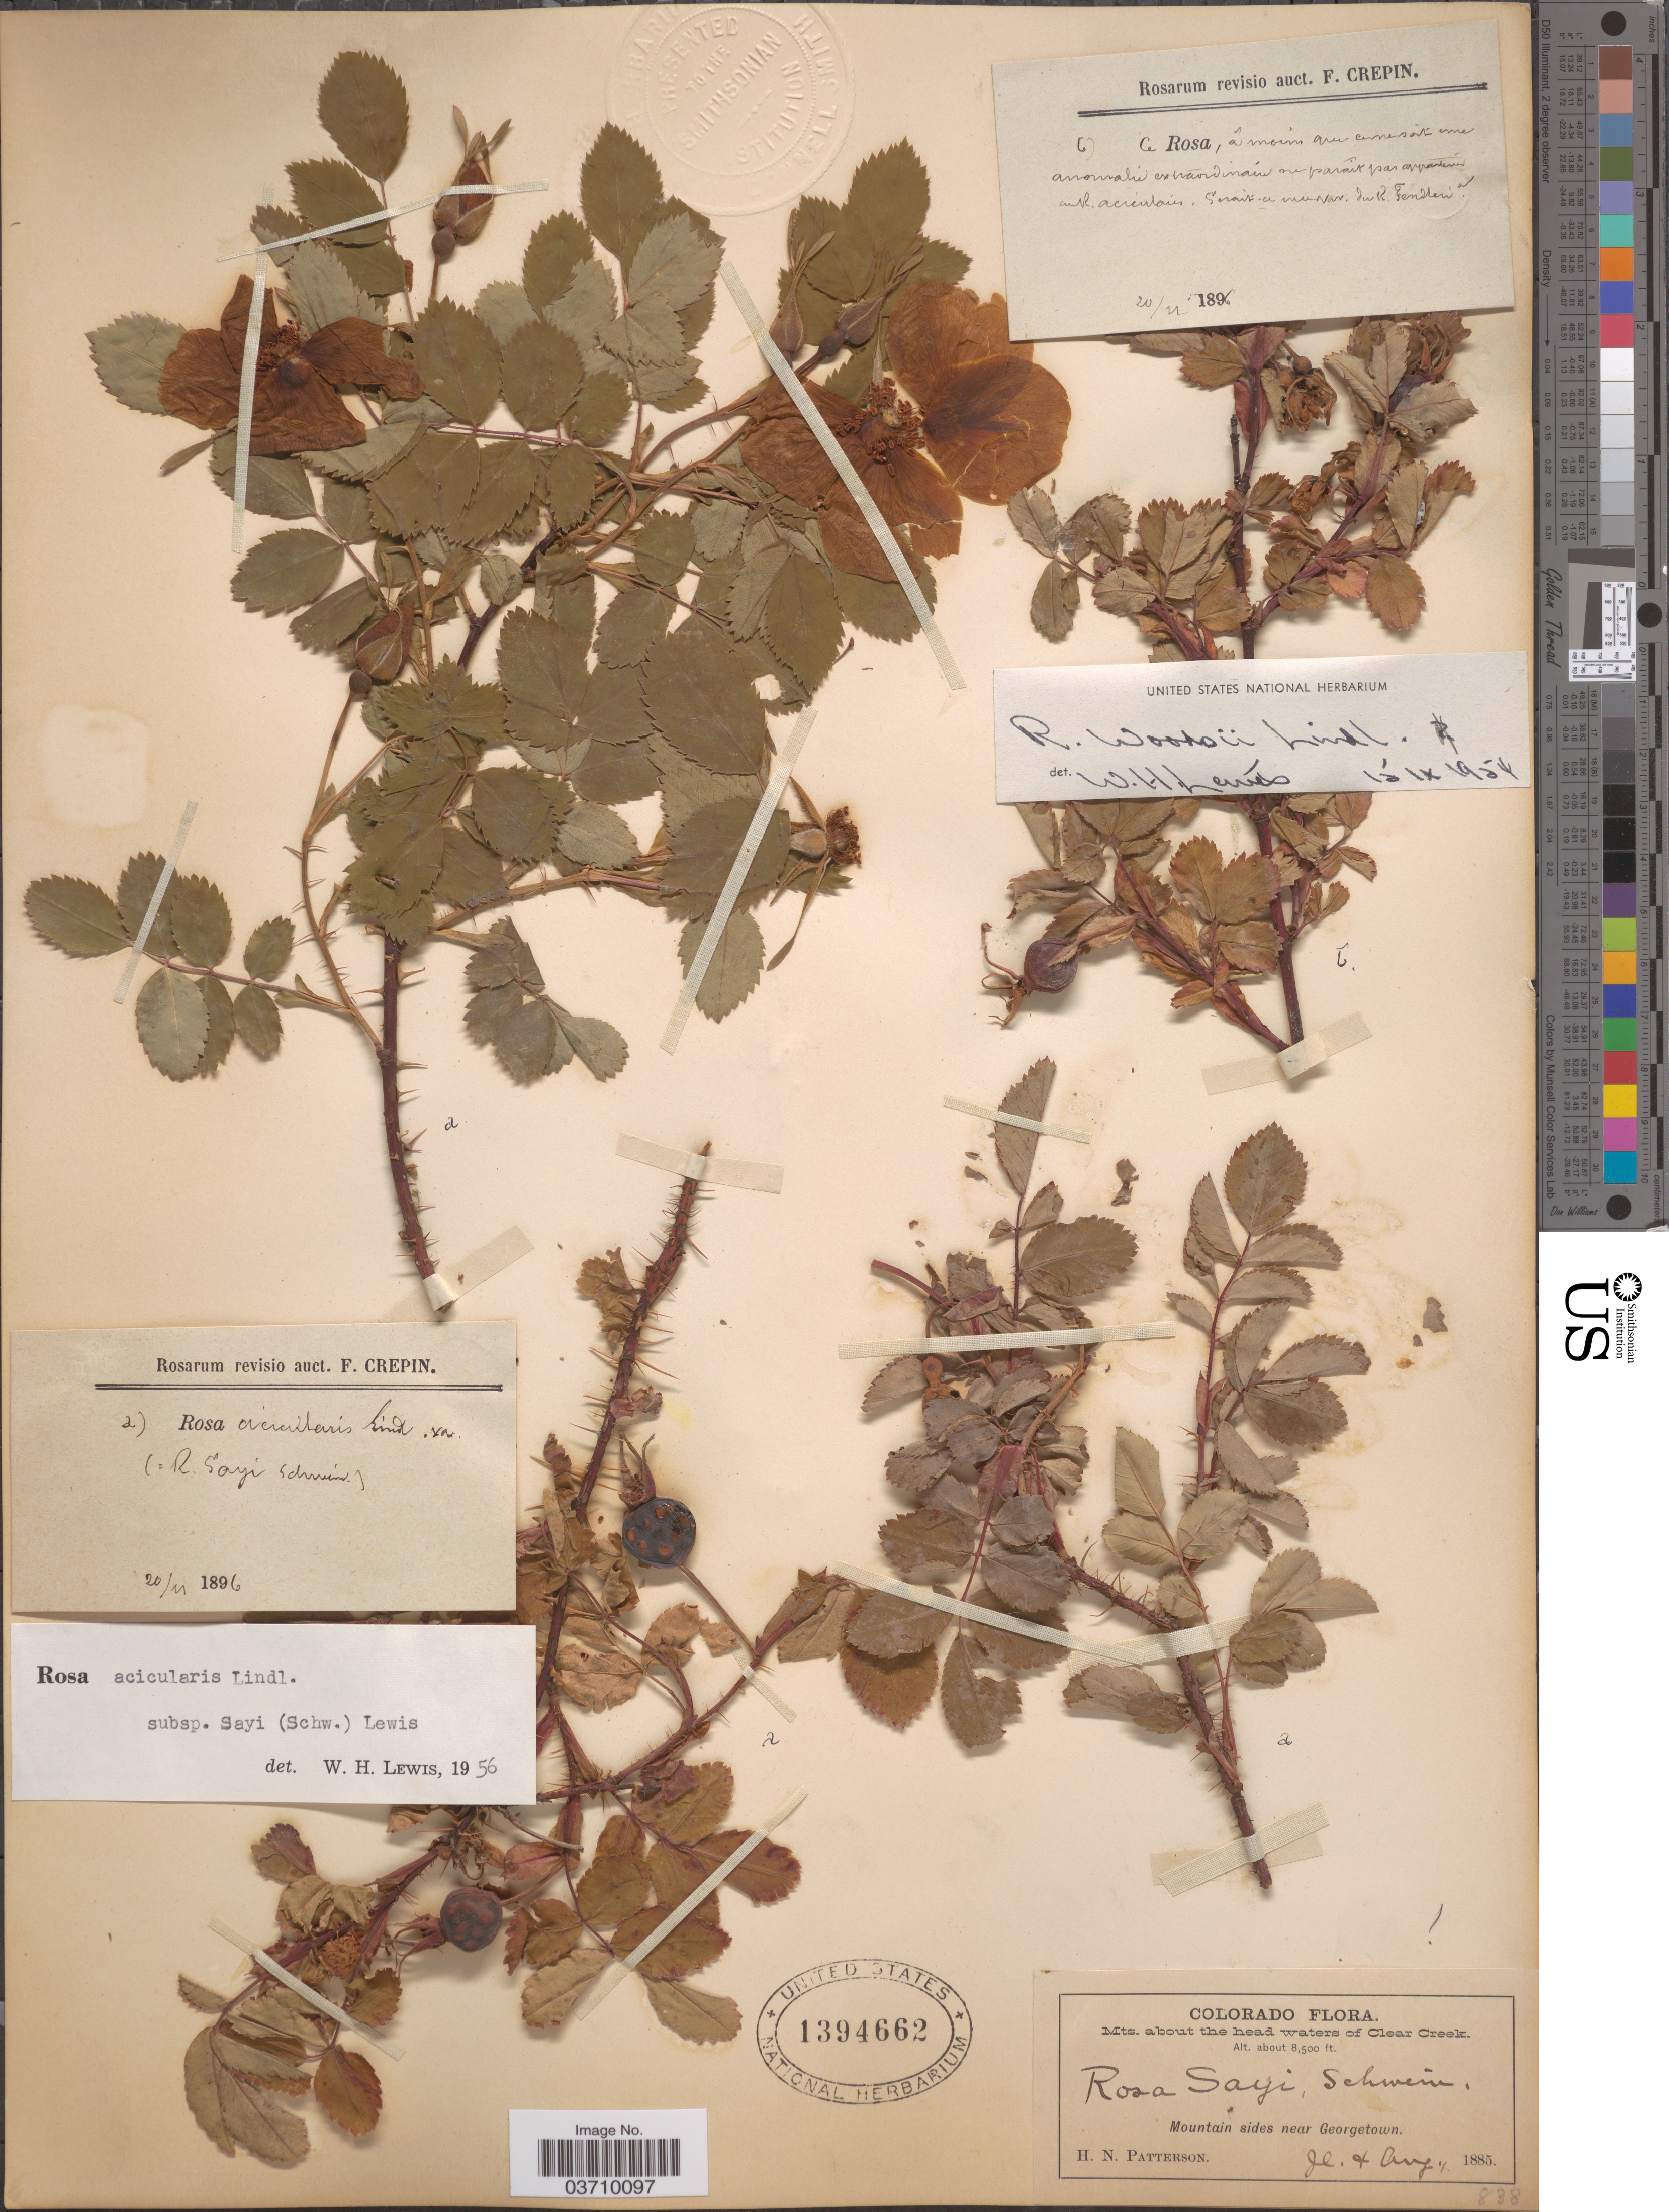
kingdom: Plantae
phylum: Tracheophyta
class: Magnoliopsida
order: Rosales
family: Rosaceae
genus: Rosa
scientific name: Rosa acicularis var. sayi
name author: (Schwein.) Rehder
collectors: H. N. Patterson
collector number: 838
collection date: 1885-07/1885-08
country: United States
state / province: Colorado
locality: Mts. about the head waters of Clear Creek. Mountain sides near Georgetown.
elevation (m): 2591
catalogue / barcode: US 1394662